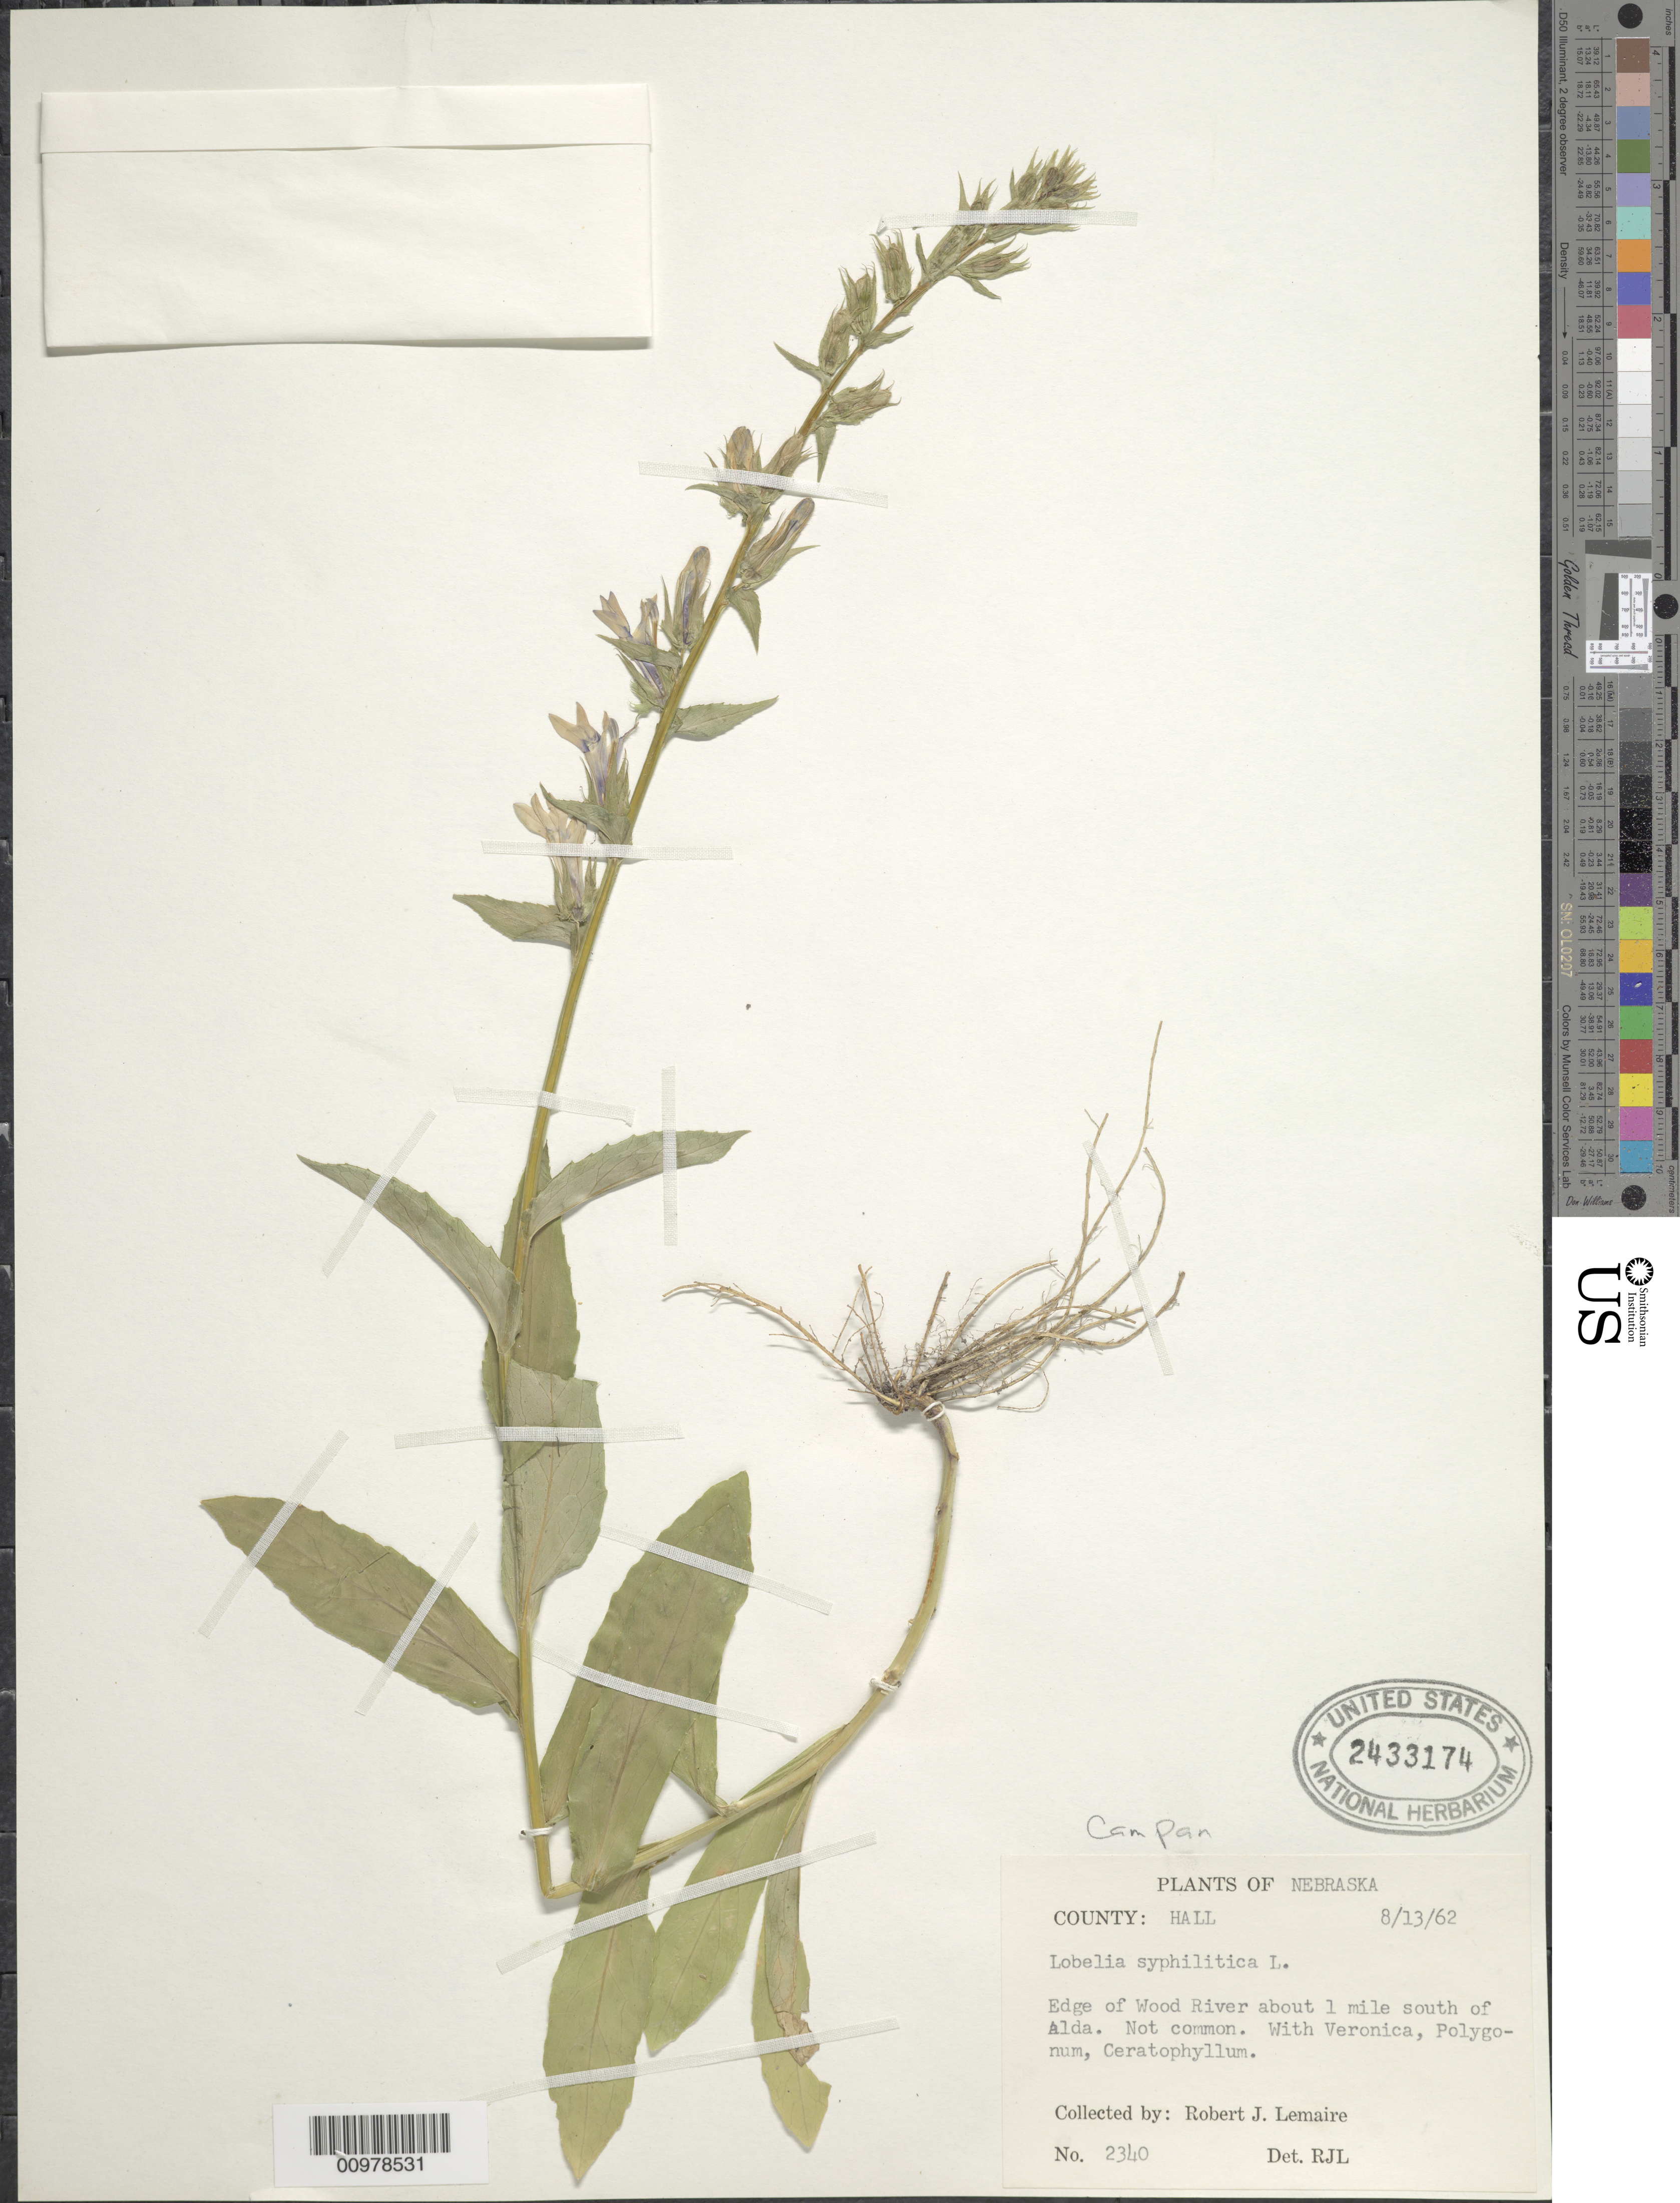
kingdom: Plantae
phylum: Tracheophyta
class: Magnoliopsida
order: Asterales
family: Campanulaceae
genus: Lobelia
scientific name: Lobelia siphilitica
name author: L.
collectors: R. J. Lemaire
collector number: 2340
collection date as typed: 8/13/62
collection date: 1962-08-13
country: United States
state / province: Nebraska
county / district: Hall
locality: Wood River about 1 mile south of Alda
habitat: edge of river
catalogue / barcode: US 2433174